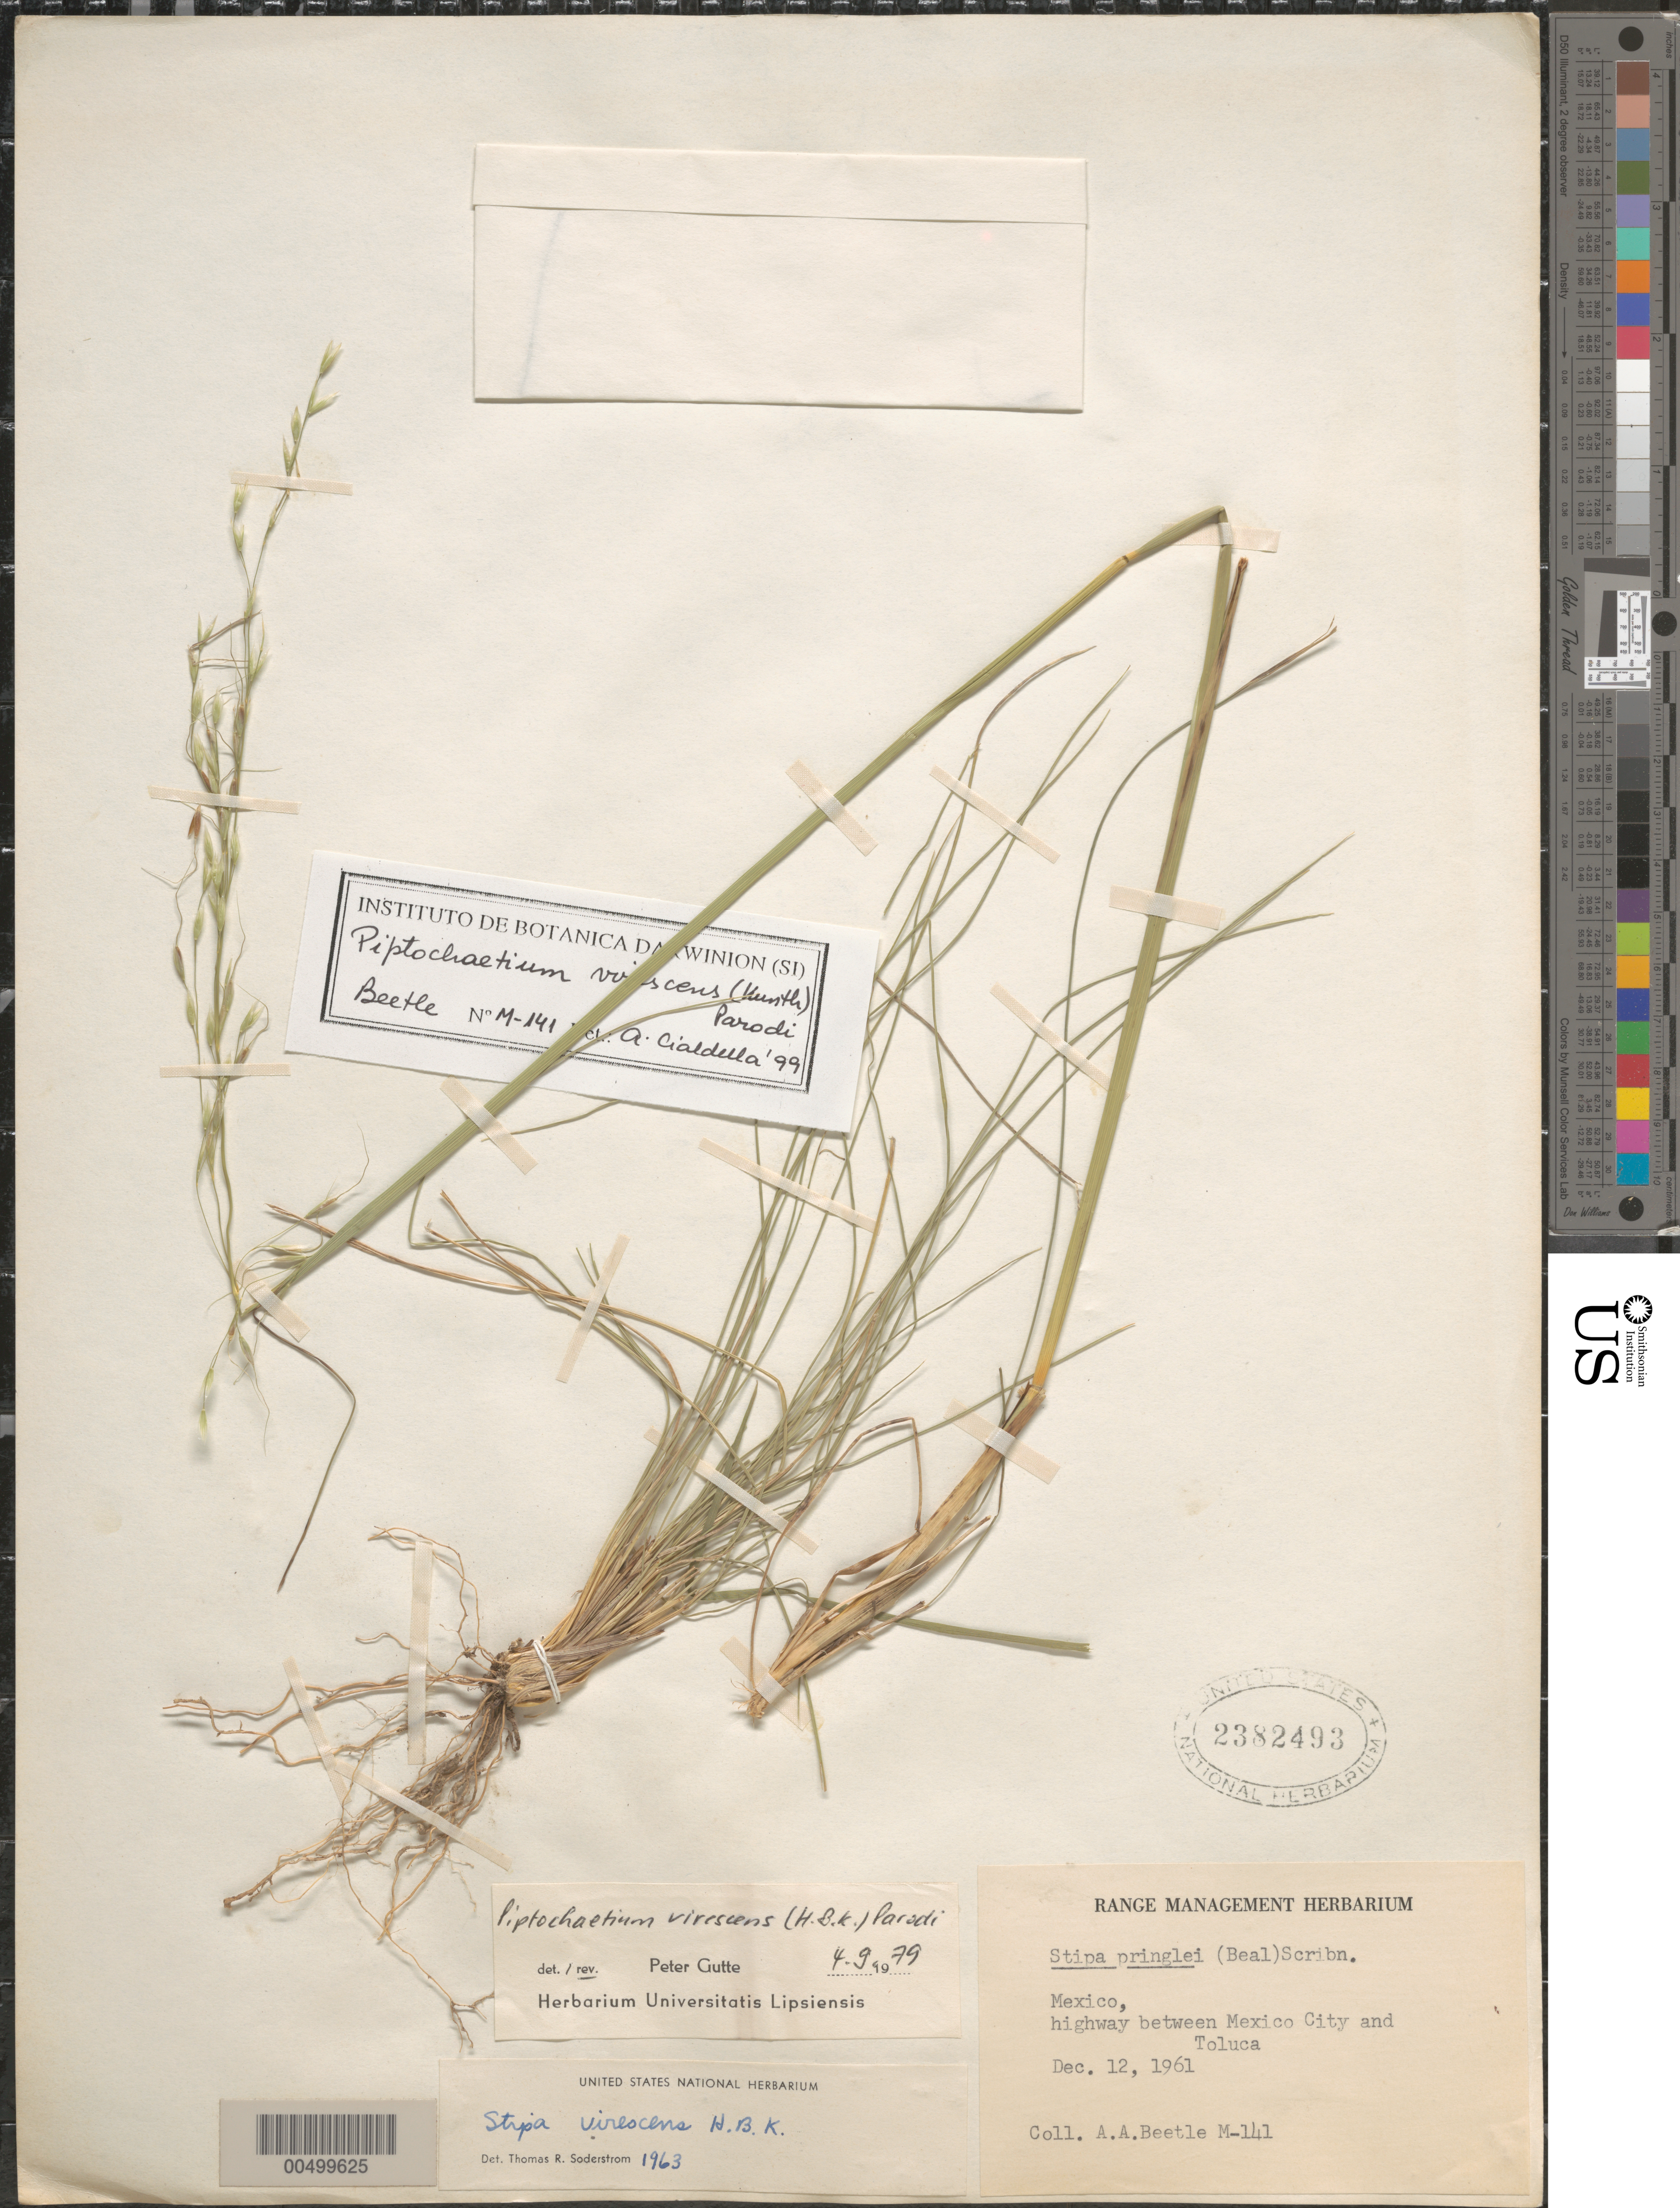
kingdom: Plantae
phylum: Tracheophyta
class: Liliopsida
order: Poales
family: Poaceae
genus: Piptochaetium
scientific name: Piptochaetium virescens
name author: (Kunth) Parodi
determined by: Gutte, P.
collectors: A. A. Beetle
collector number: M-141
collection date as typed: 12 Dec 1961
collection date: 1961-12-12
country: Mexico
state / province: México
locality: Hwy between Mexico City & Toluca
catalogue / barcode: US 2382493